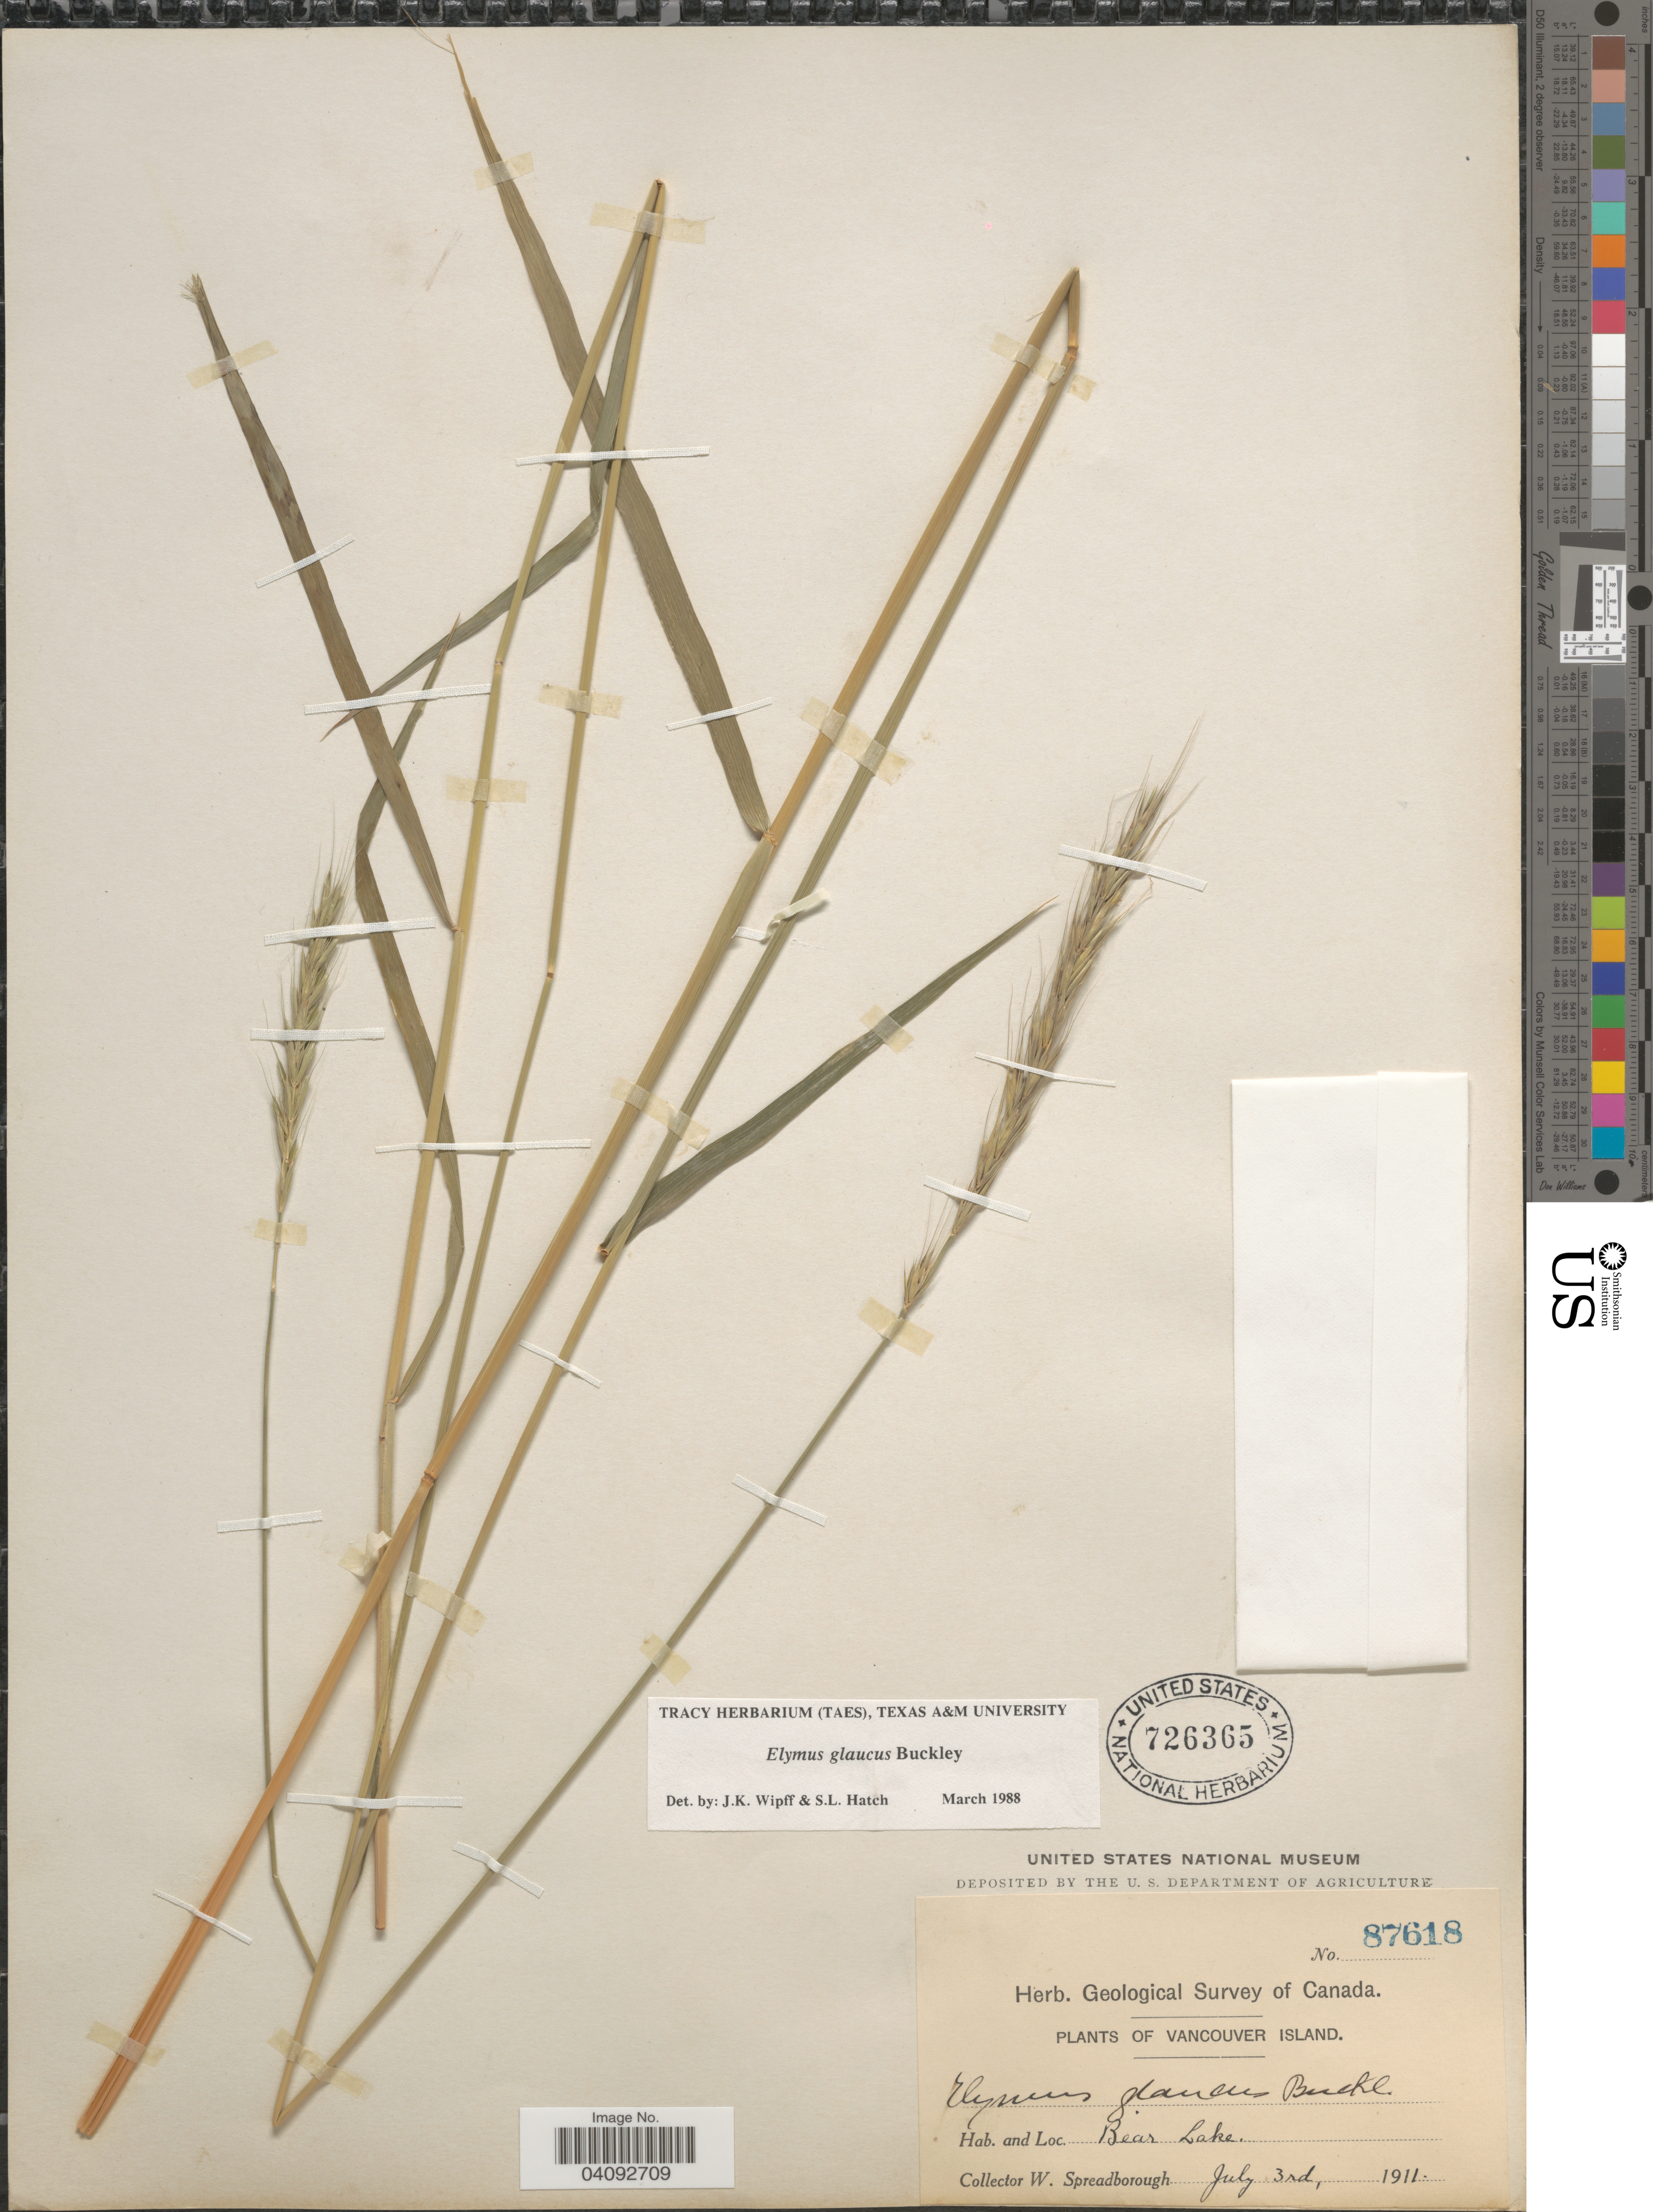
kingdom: Plantae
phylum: Tracheophyta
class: Liliopsida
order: Poales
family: Poaceae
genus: Elymus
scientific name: Elymus glabriflorus var. glabriflorus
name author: (Vasey ex L.H. Dewey) Scribn. & C.R. Ball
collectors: W. Spreadborough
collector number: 87618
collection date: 1911-07-03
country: Canada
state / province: British Columbia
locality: Geological Survey of Canada. Vancouver Island. Bear Lake.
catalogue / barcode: US 726365